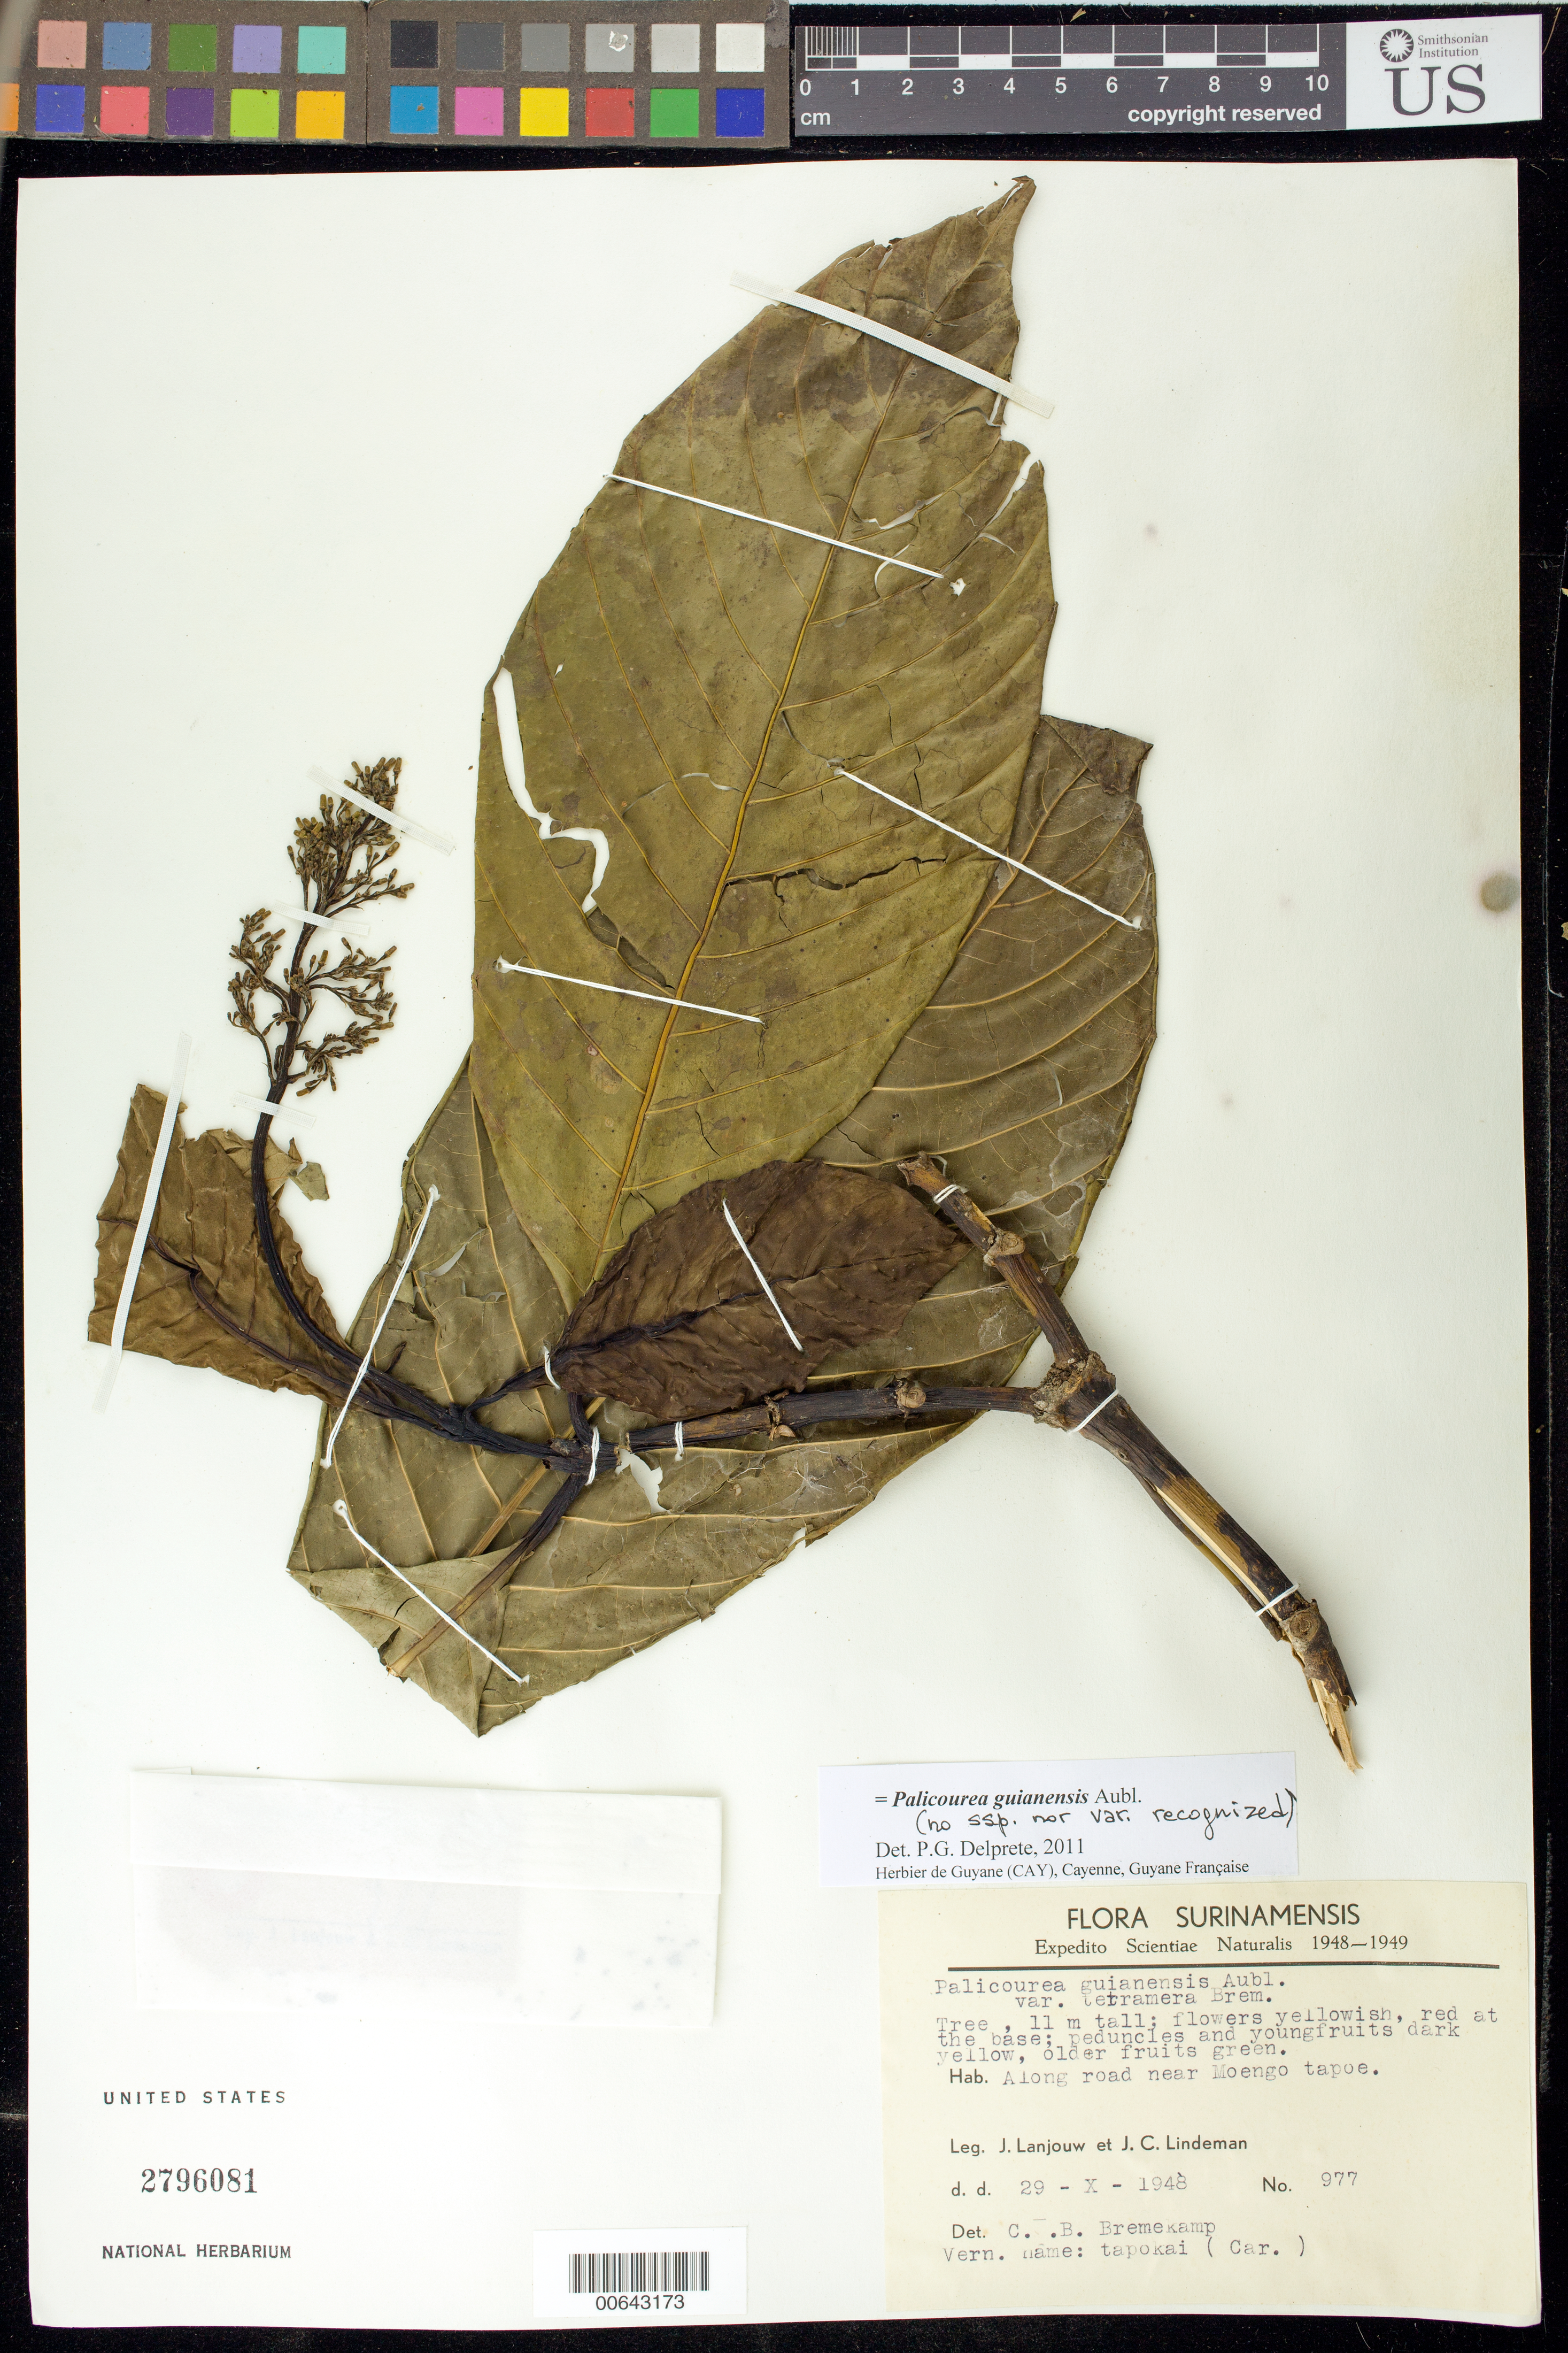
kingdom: Plantae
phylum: Tracheophyta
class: Magnoliopsida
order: Gentianales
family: Rubiaceae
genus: Palicourea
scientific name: Palicourea guianensis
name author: Aubl.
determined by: Delprete, P. G., Herb. de Guyane Cay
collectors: J. Lanjouw & J. C. Lindeman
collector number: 48 977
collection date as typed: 29-Dec-48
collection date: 1948-12-29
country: Suriname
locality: Moengo Tapoe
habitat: Along road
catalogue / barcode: US 2796081